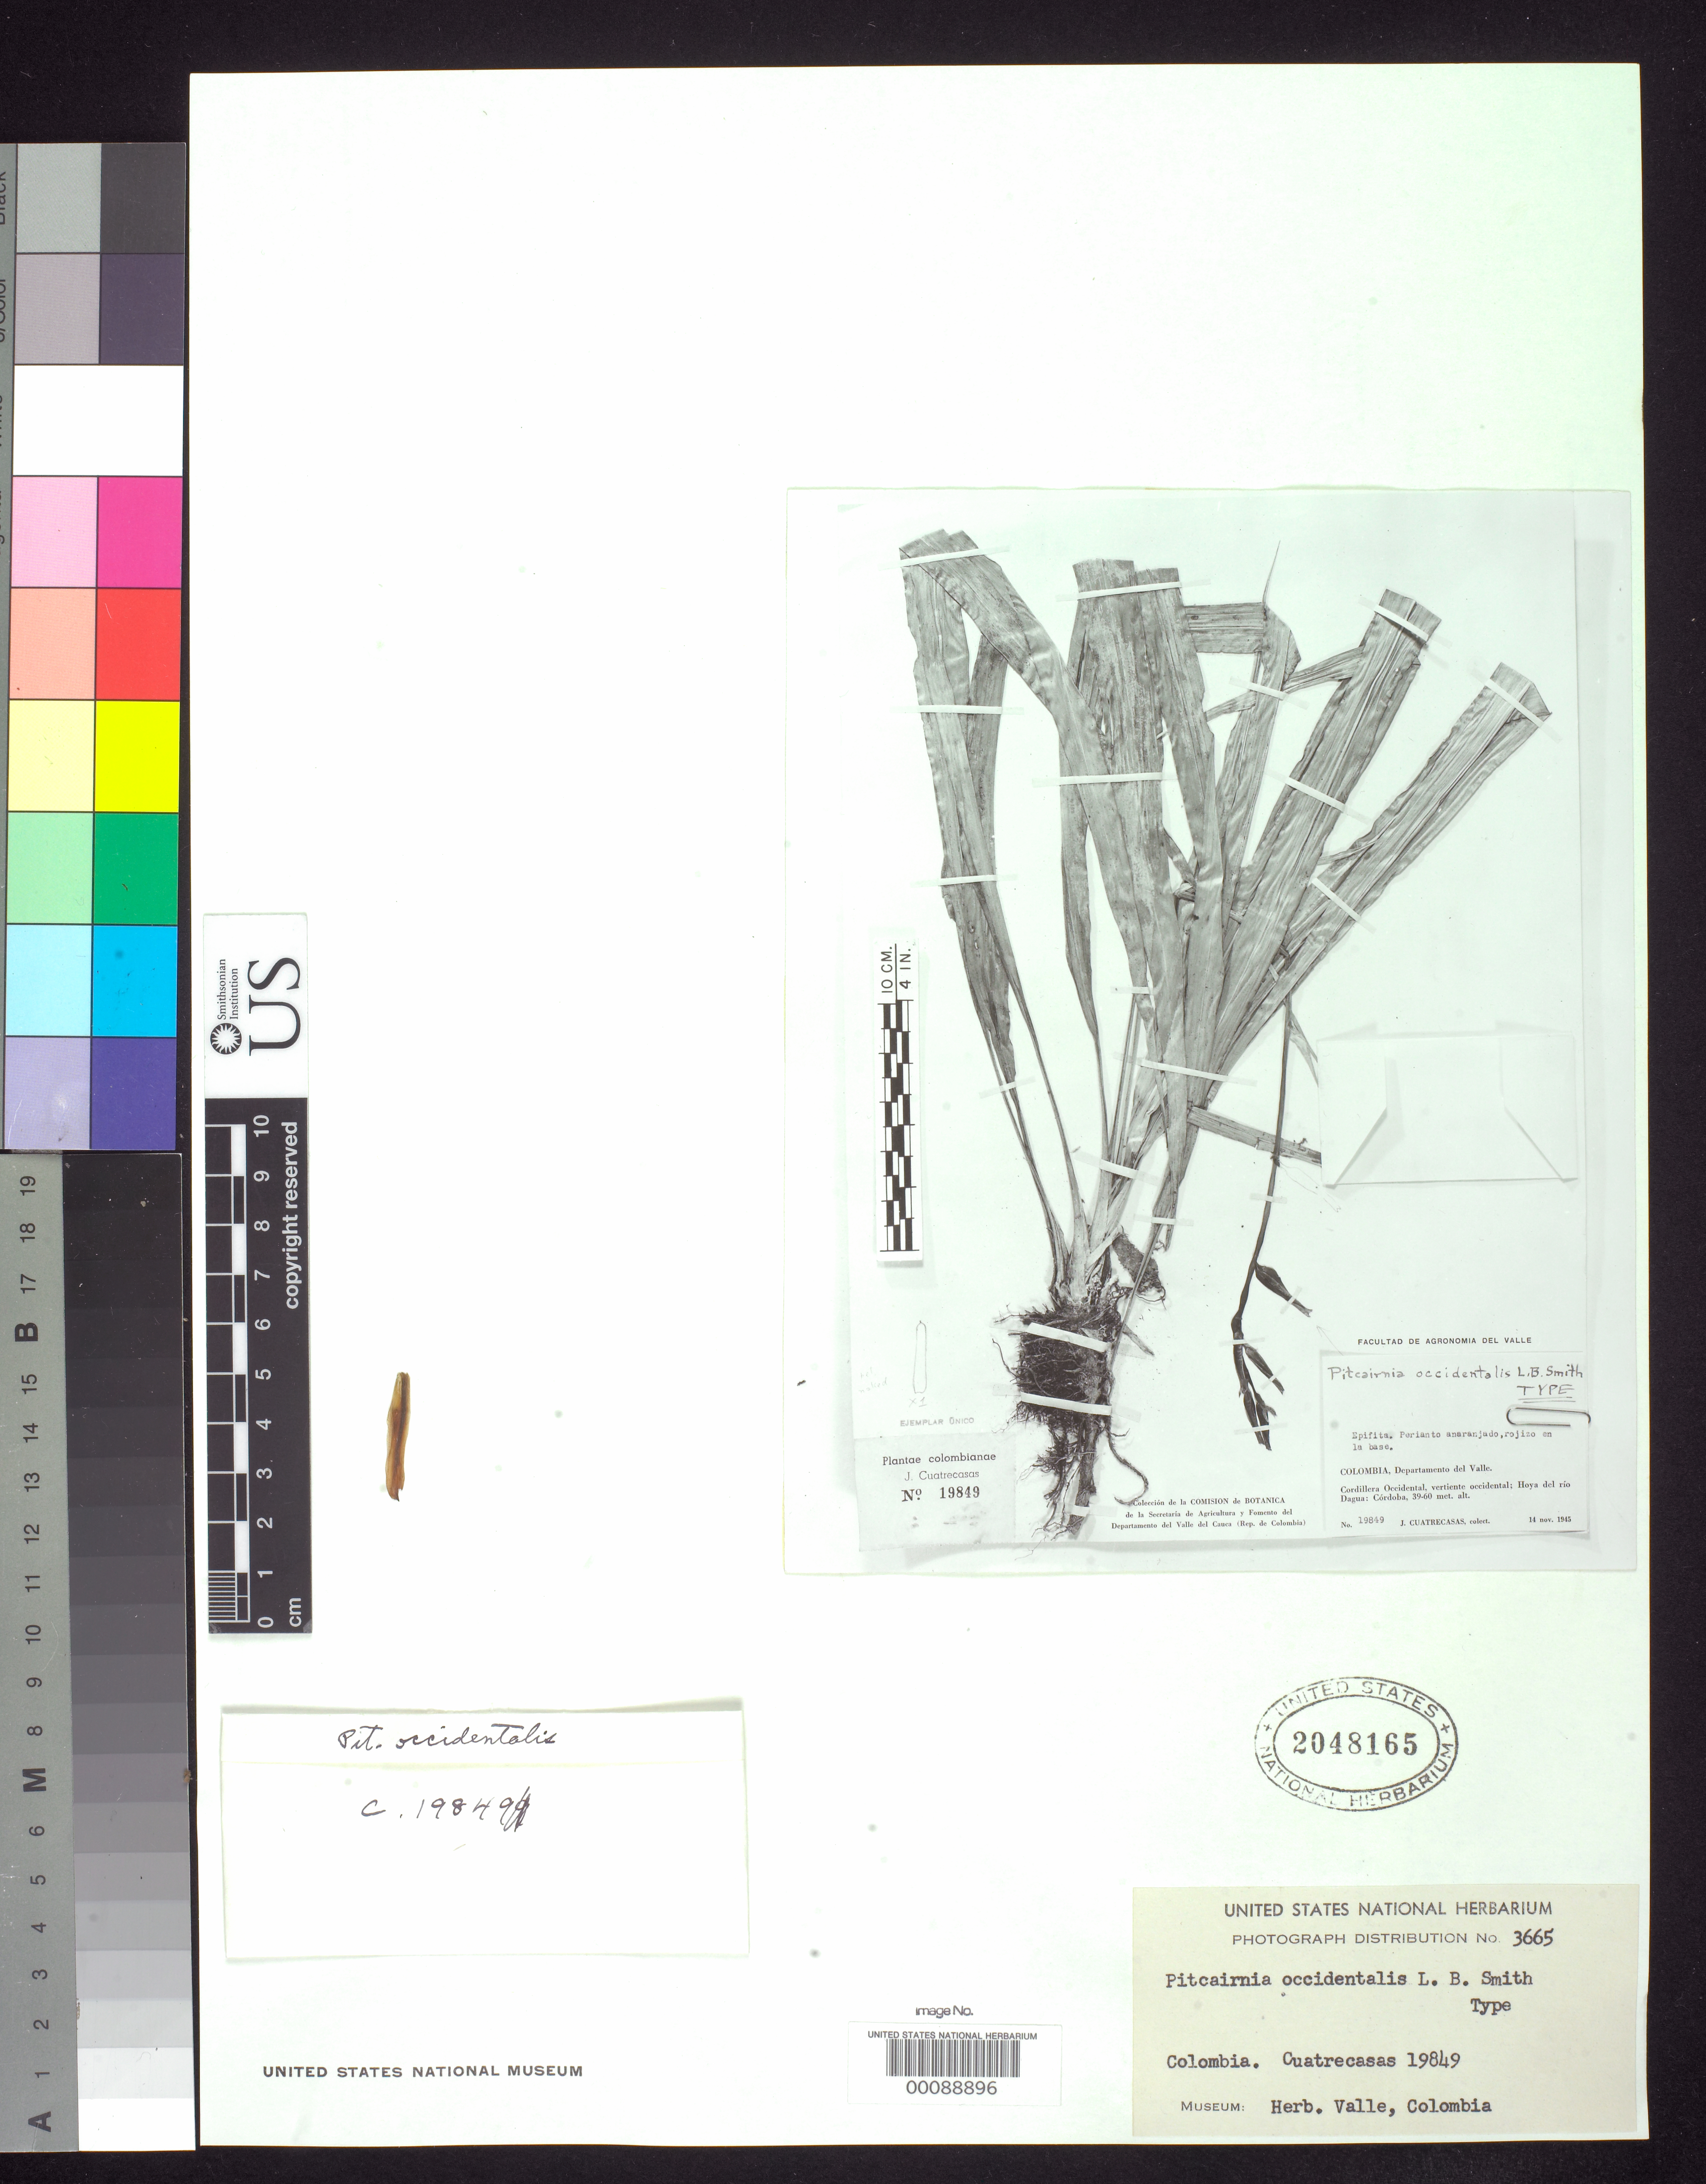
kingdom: Plantae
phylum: Tracheophyta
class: Liliopsida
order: Poales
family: Bromeliaceae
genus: Pitcairnia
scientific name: Pitcairnia occidentalts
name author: L.B. Sm.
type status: Type Fragment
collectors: J. Cuatrecasas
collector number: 19849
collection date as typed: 14 Nov 1945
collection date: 1945-11-14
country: Colombia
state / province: Valle del Cauca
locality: W slope of Cordillera Occidental, Hoya del Rio Dagua, Cordoba.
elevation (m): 39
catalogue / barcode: US 2048165